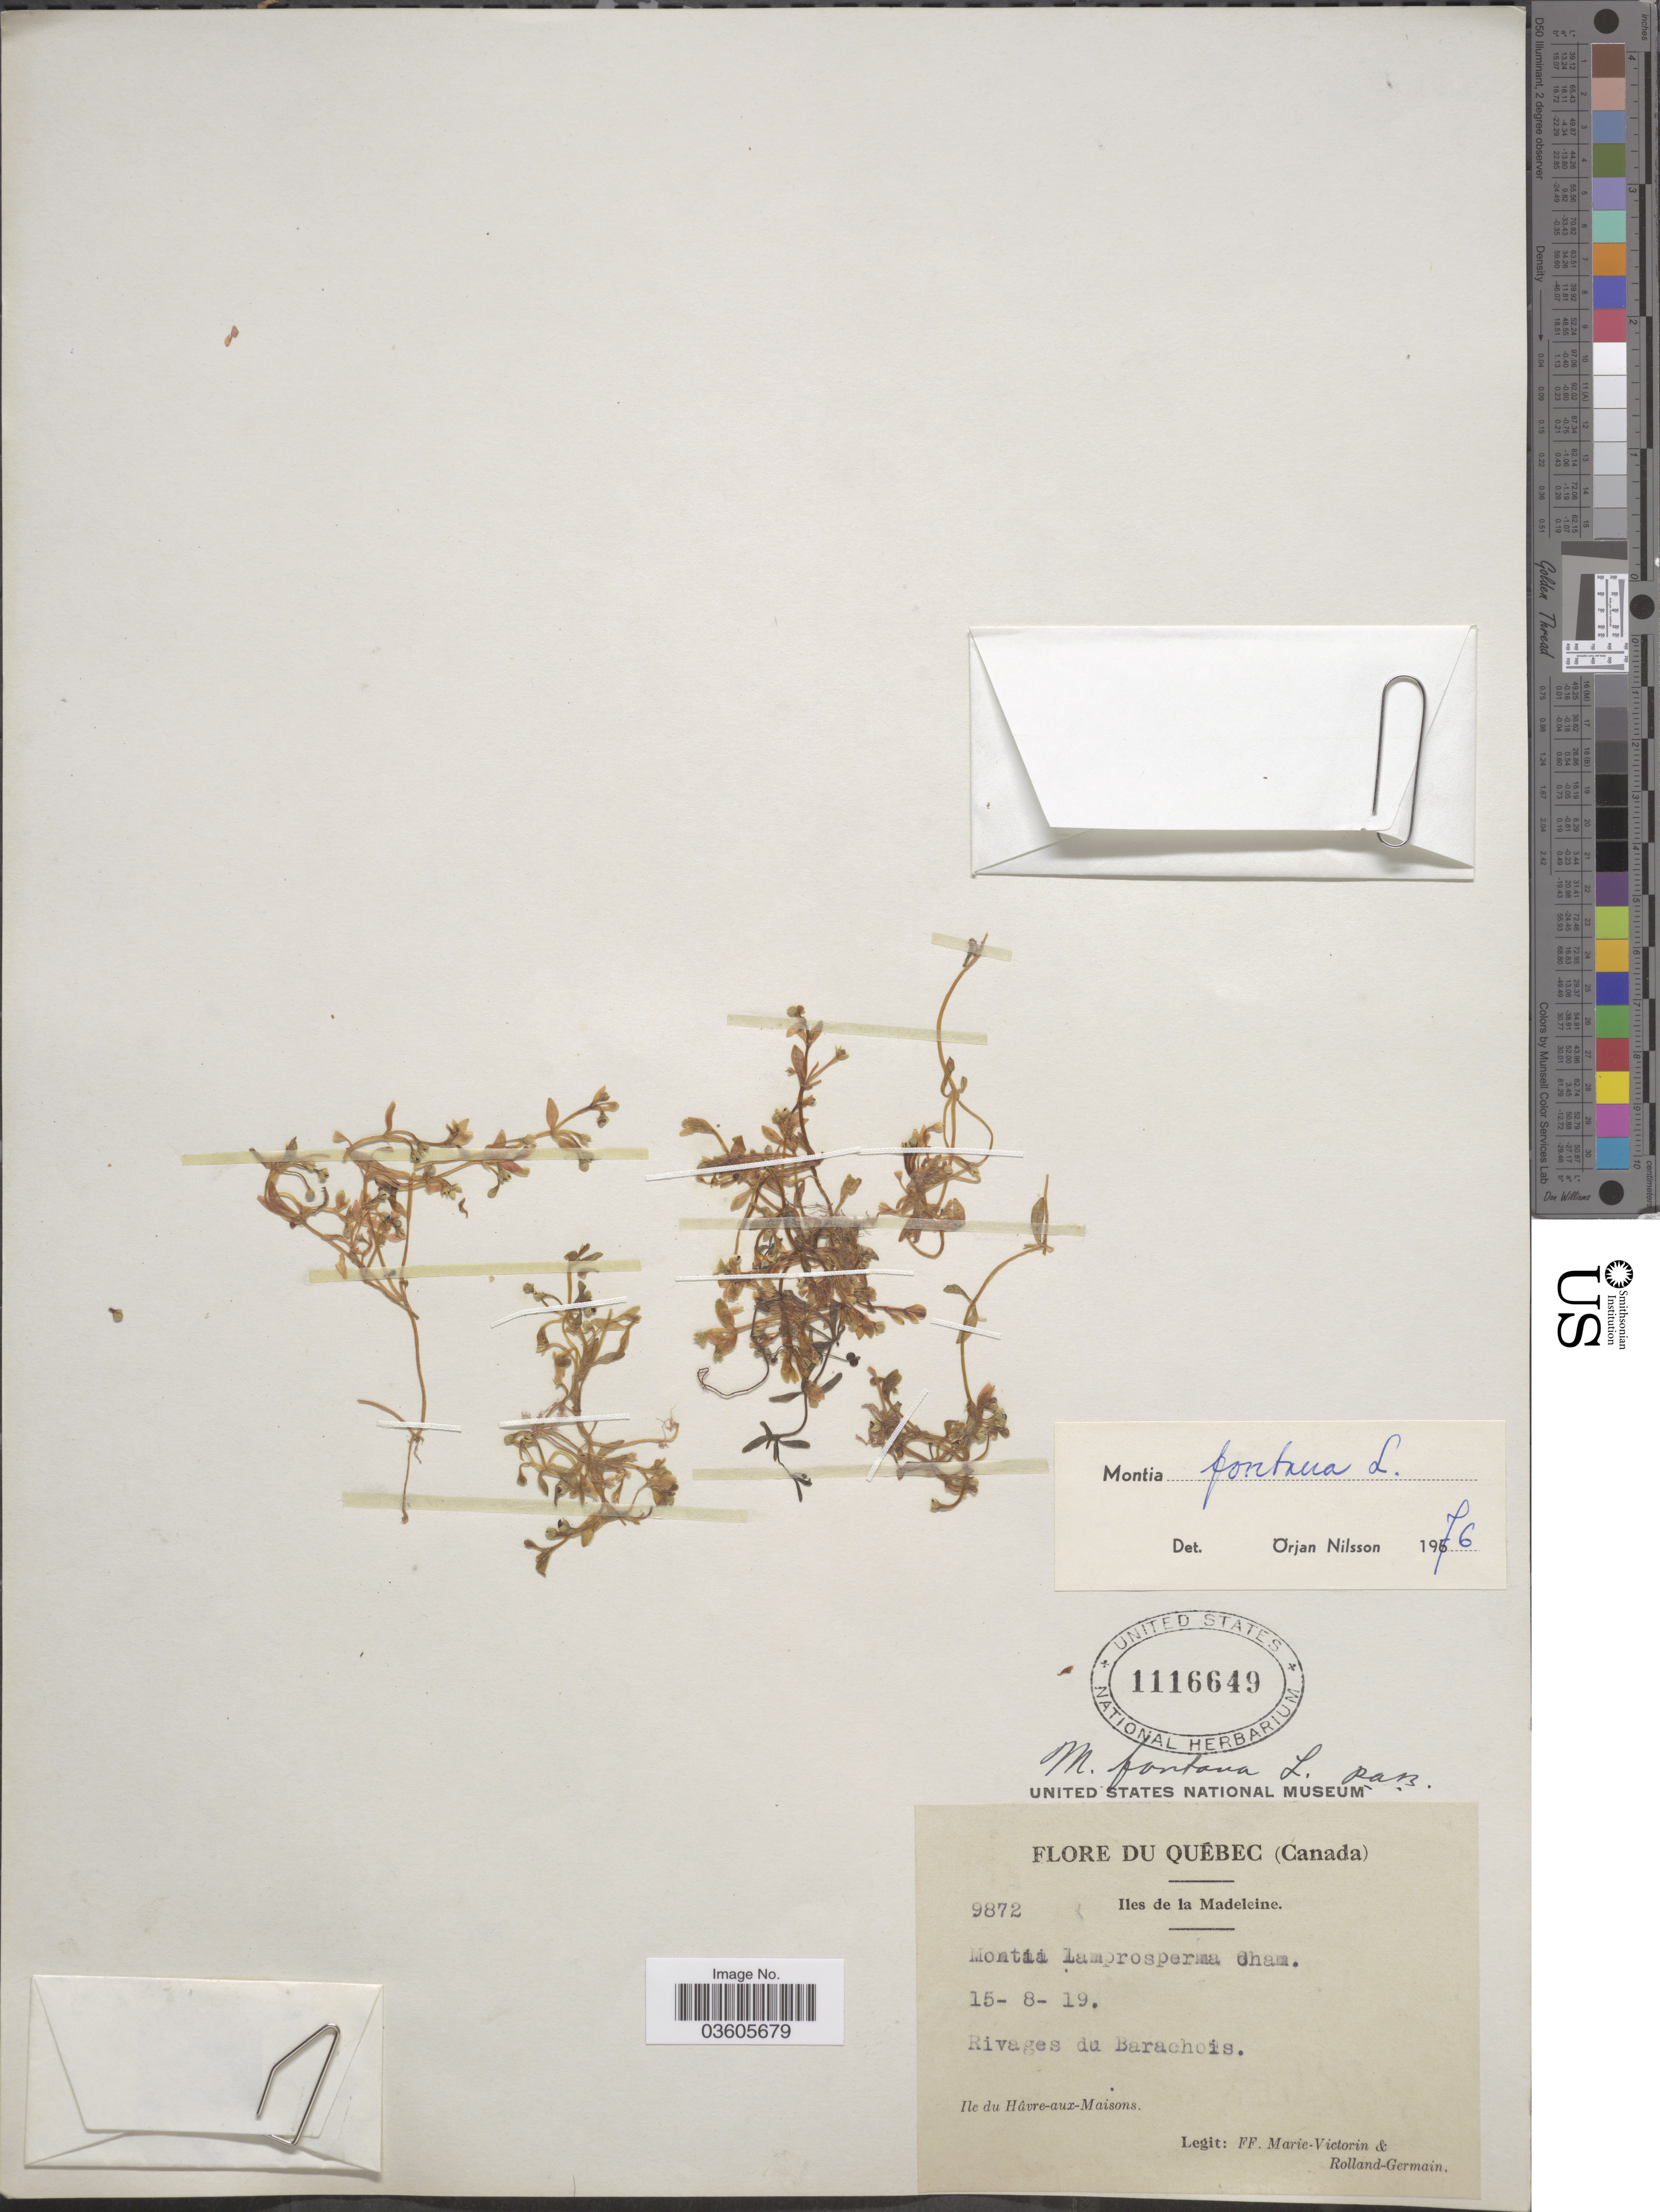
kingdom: Plantae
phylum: Tracheophyta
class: Magnoliopsida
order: Caryophyllales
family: Montiaceae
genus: Montia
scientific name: Montia fontana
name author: L.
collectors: F. Marie-Victorin & Rolland-Germain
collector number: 9872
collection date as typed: Transcribed d/m/y: 15/8/19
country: Canada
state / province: Quebec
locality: Iles de la Madeleine. Rivages du Barachois. Ile du Hâvre-aux-Maisons.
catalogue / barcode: US 1116649